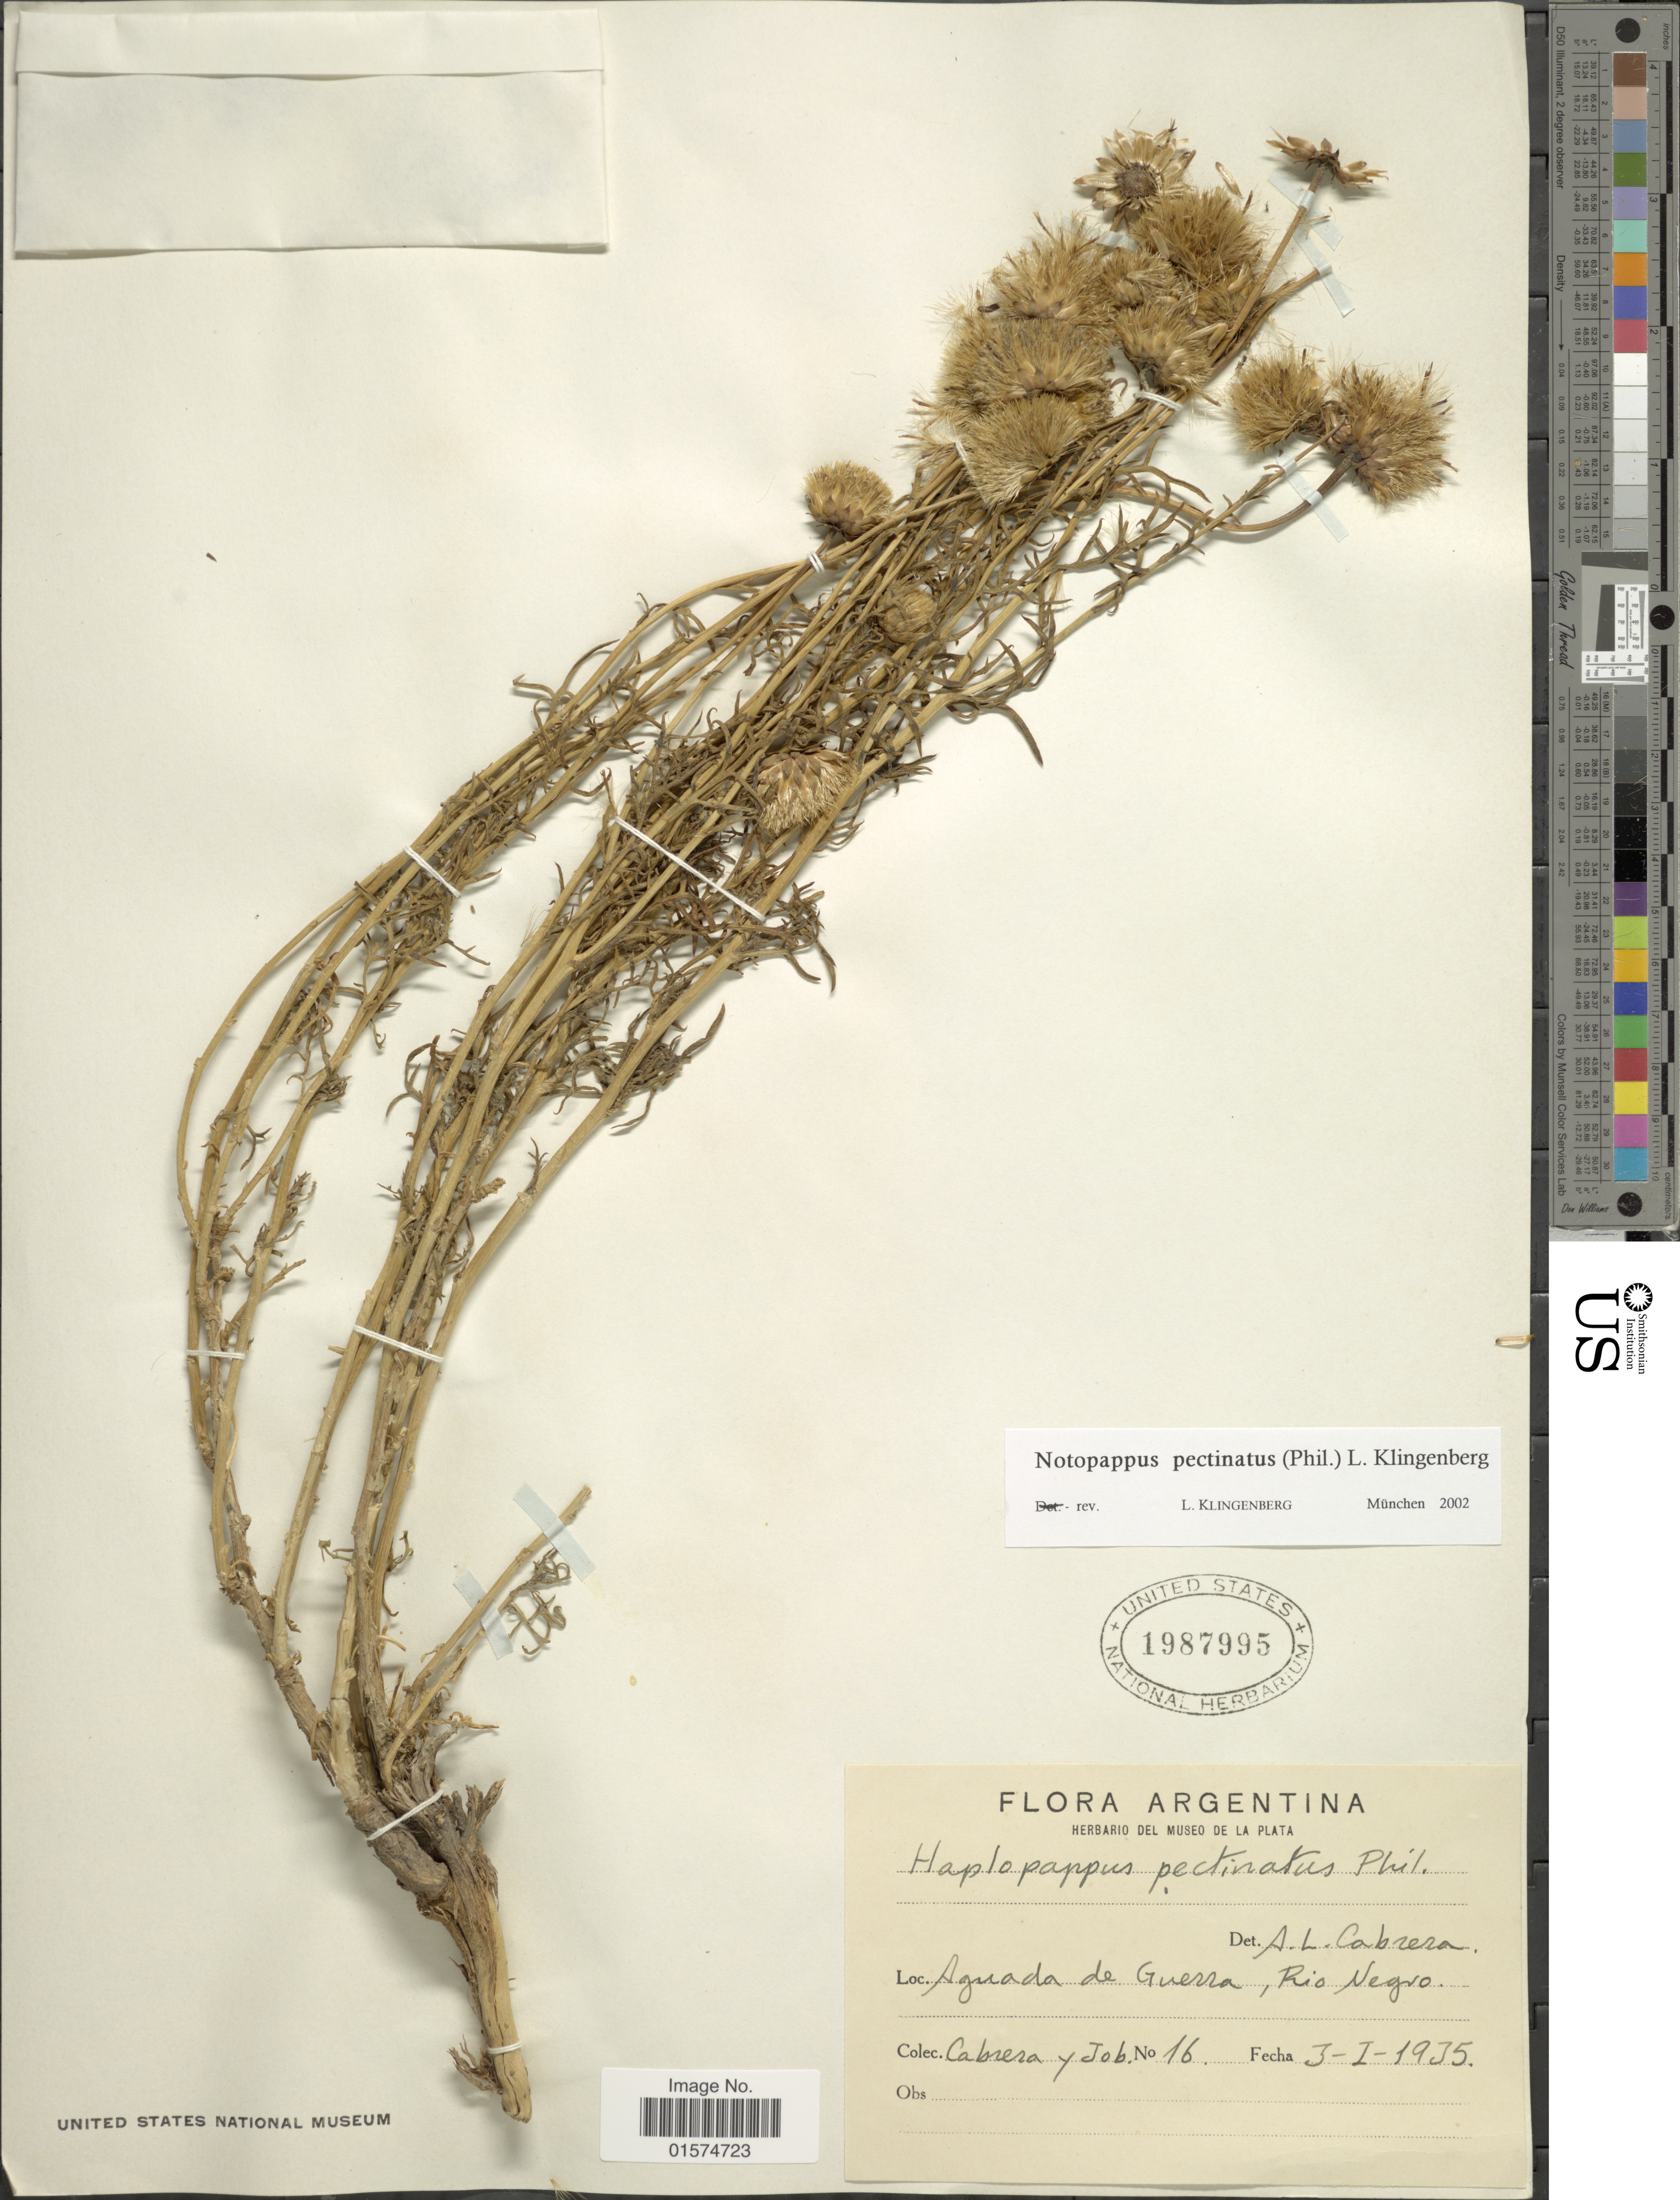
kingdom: Plantae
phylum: Tracheophyta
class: Magnoliopsida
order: Asterales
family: Asteraceae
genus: Notopappus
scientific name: Notopappus pectinatus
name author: (Phil.) Klingenb.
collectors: Cabrera, -- & Job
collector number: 16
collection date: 1935-01-03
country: Argentina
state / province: Rio Negro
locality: Aguada de Guerra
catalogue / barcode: US 1987995